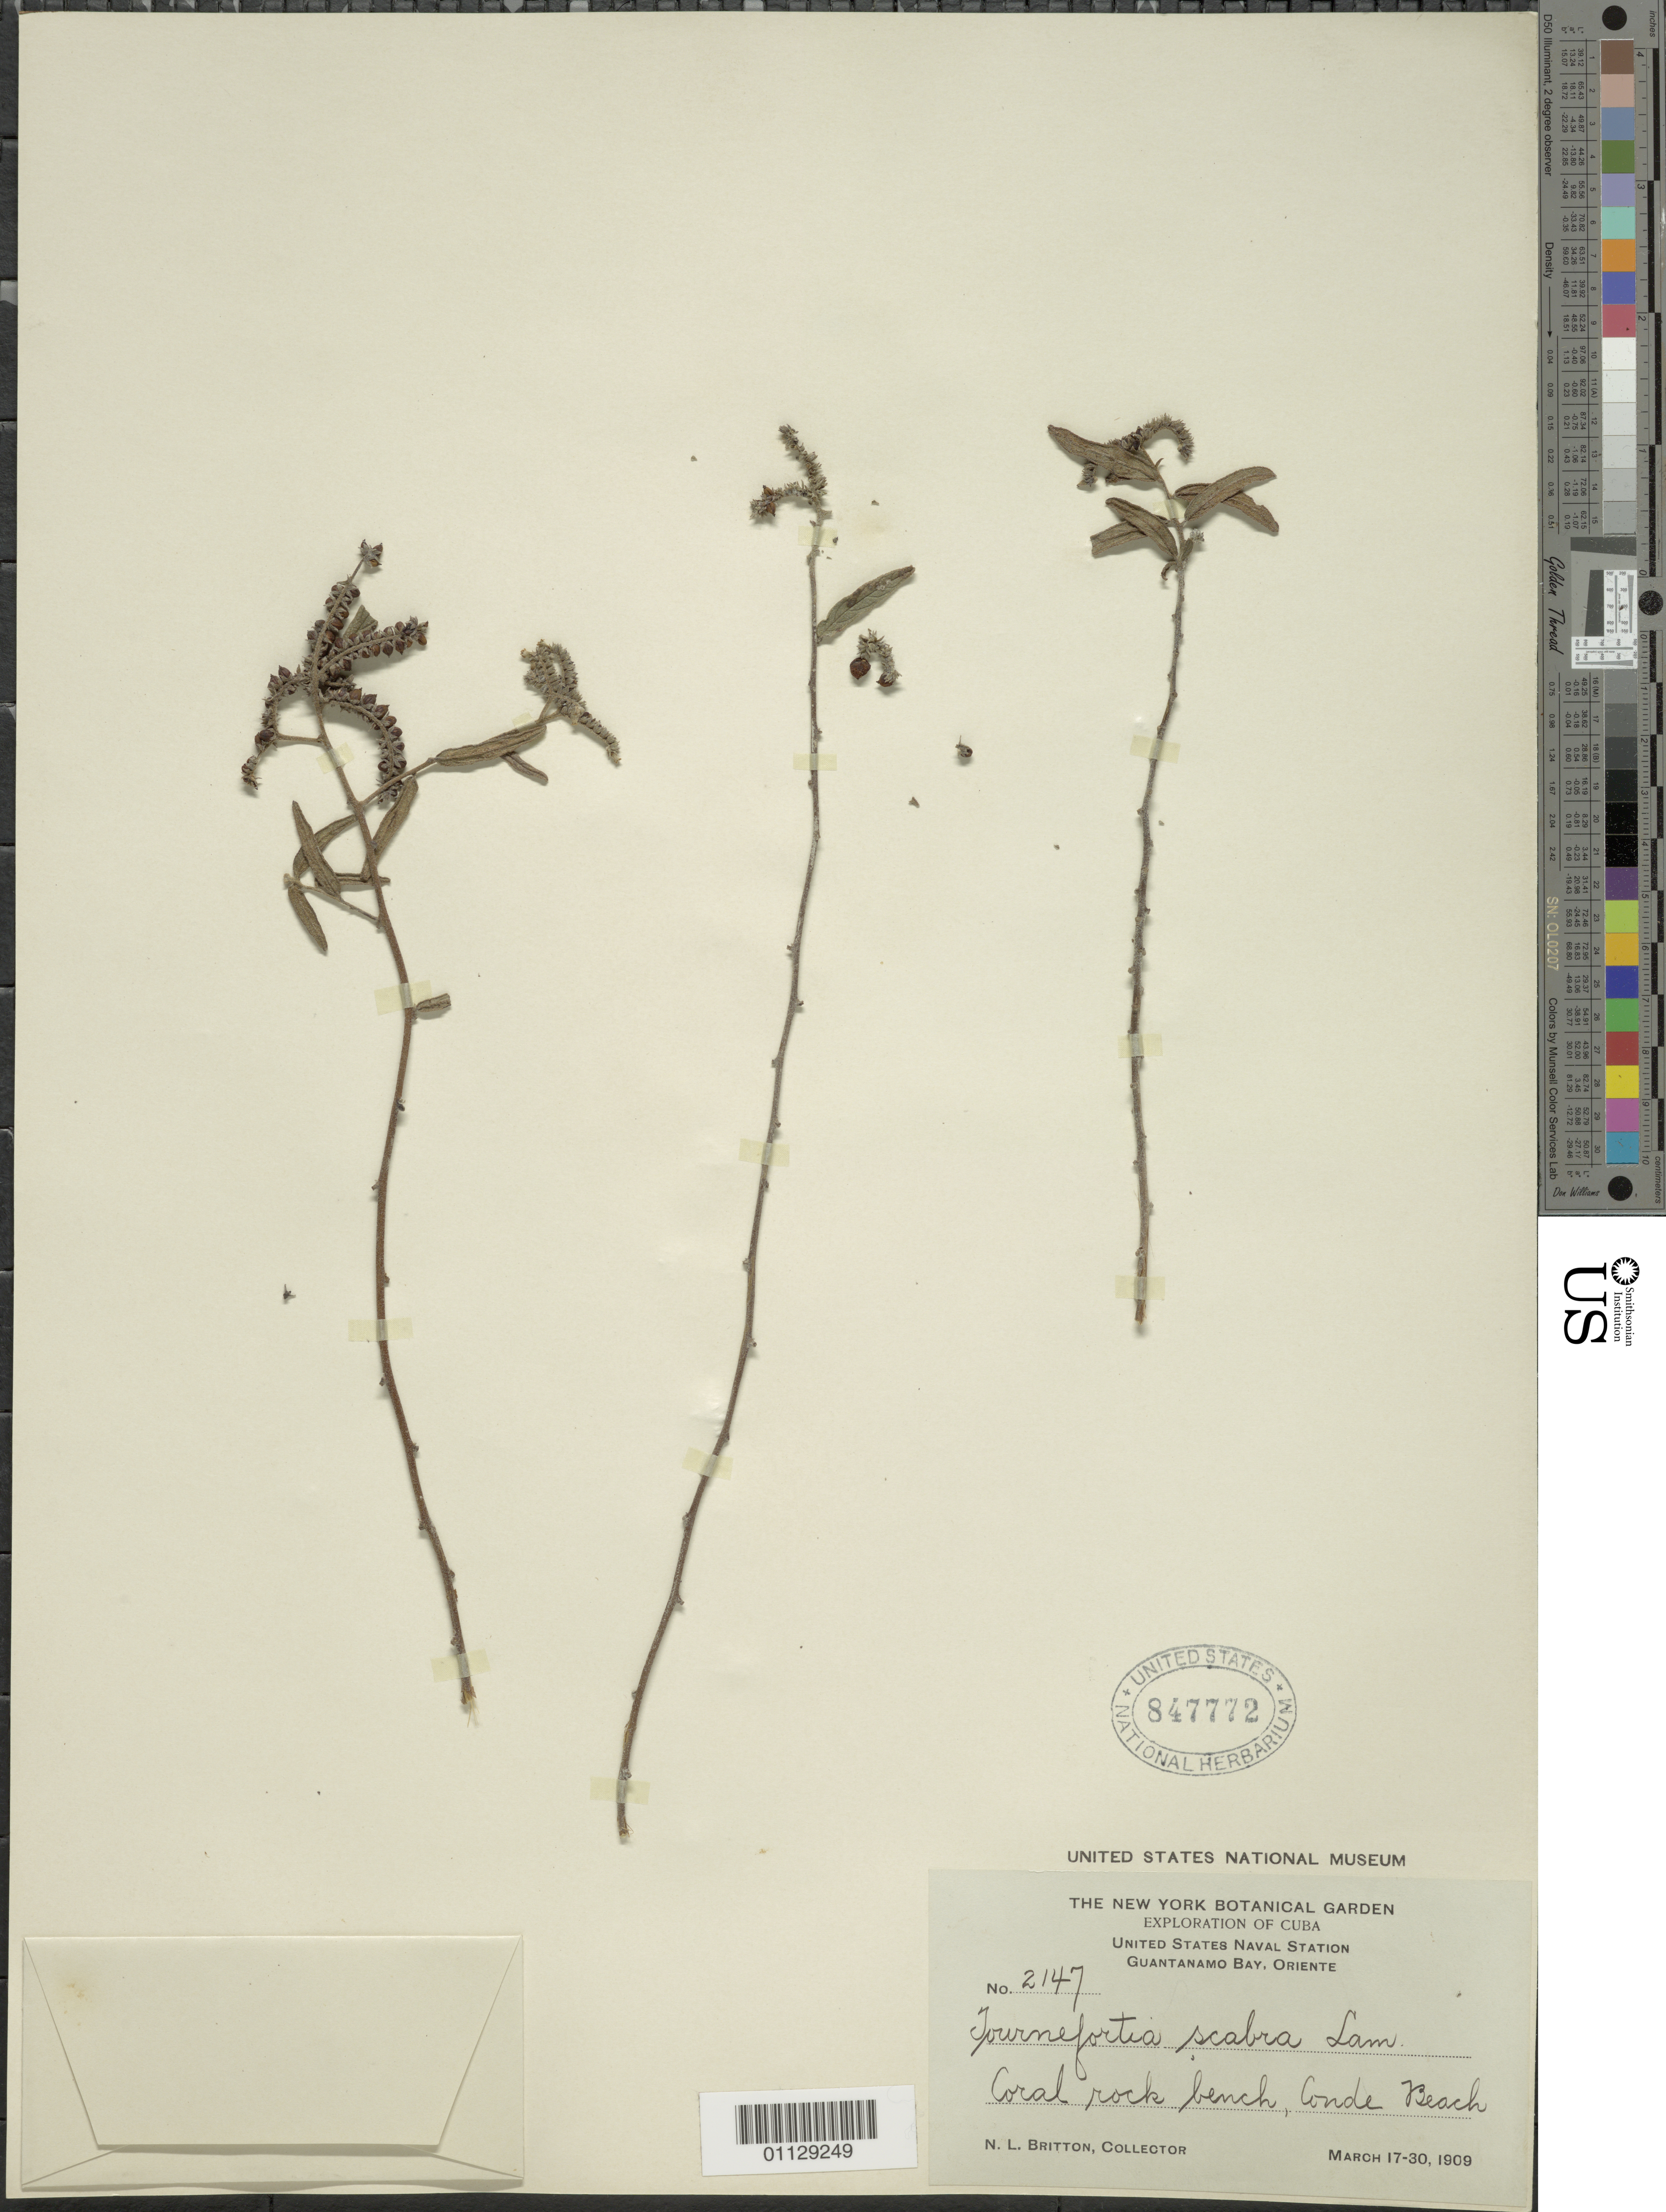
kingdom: Plantae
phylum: Tracheophyta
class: Magnoliopsida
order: Boraginales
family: Heliotropiaceae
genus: Tournefortia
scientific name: Tournefortia scabra var. scabra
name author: Lam.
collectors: N. Britton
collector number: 2147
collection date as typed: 17 Mar 1909 to 30 Mar 1909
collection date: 1909-03-17/1909-03-30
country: Cuba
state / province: Oriente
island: Cuba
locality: Coral rock bench, Conde Beach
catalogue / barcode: US 847772